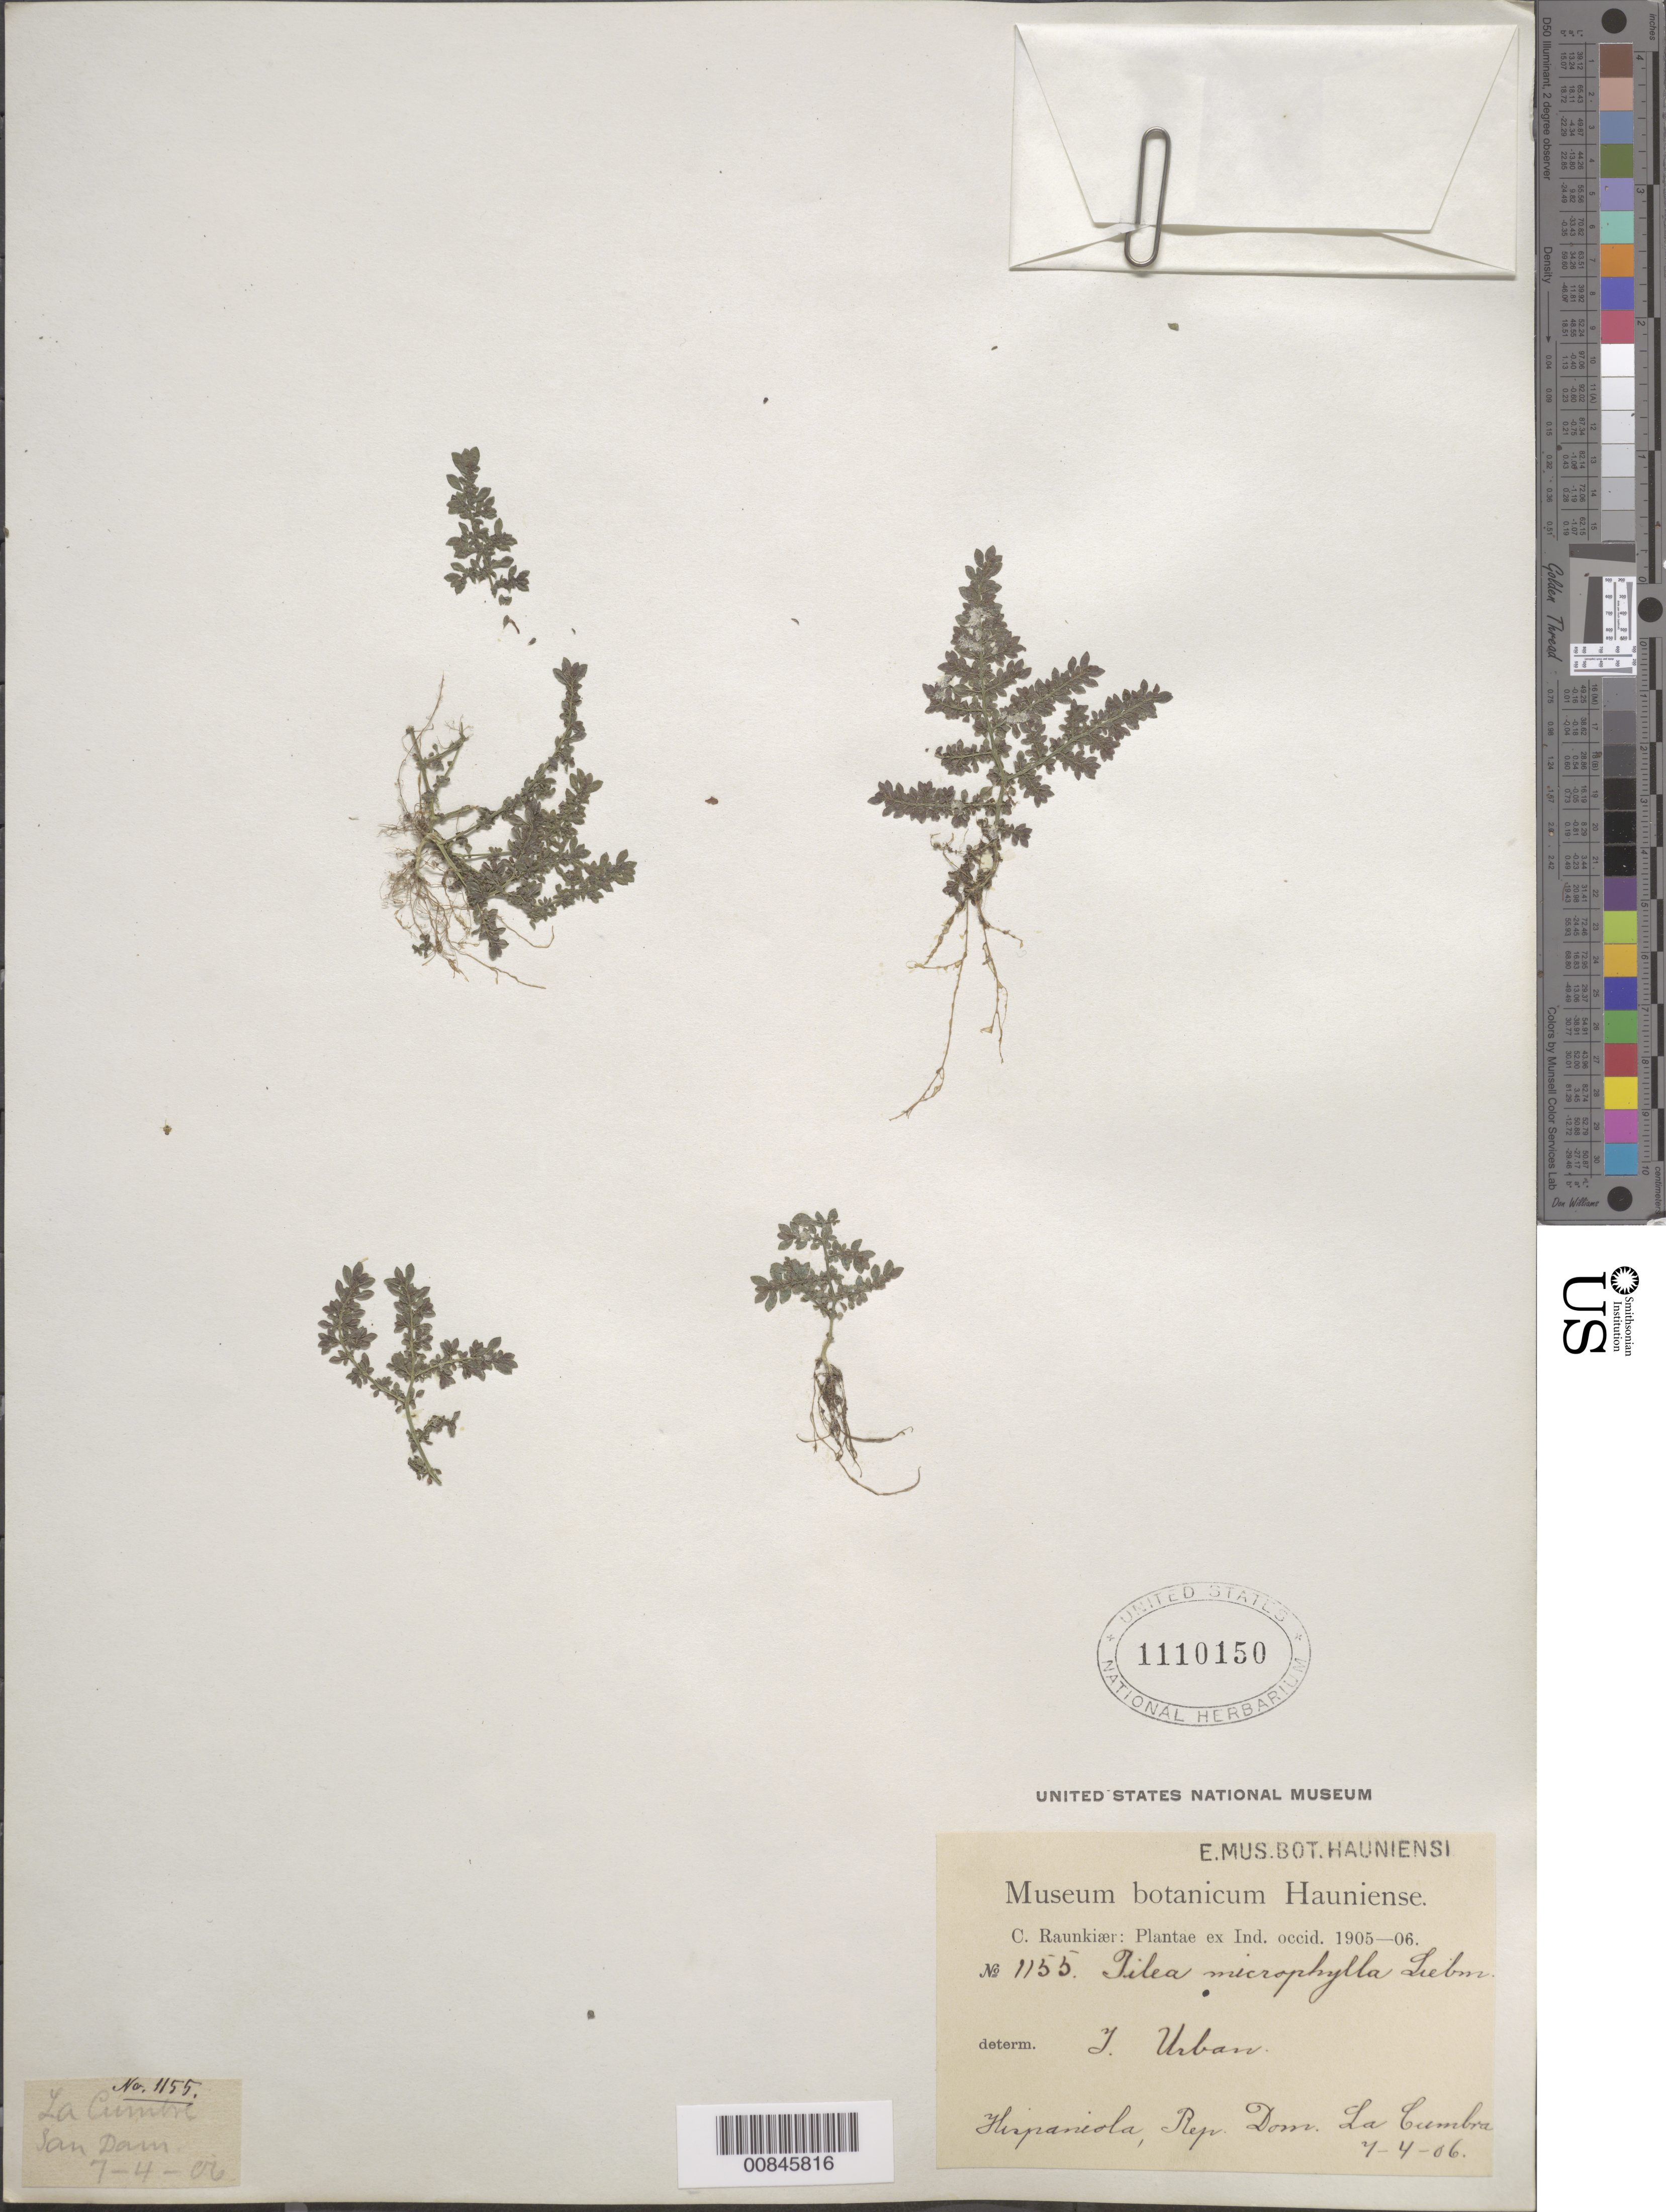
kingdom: Plantae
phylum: Tracheophyta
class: Magnoliopsida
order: Rosales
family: Urticaceae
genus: Pilea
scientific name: Pilea microphylla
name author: (L.) Liebm.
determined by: Urban, Ignatz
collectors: C. C. Raunkiaer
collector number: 1155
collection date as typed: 07 Apr 1906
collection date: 1906-04-07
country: Dominican Republic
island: Hispaniola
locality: La Cumbre.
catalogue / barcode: US 1110150